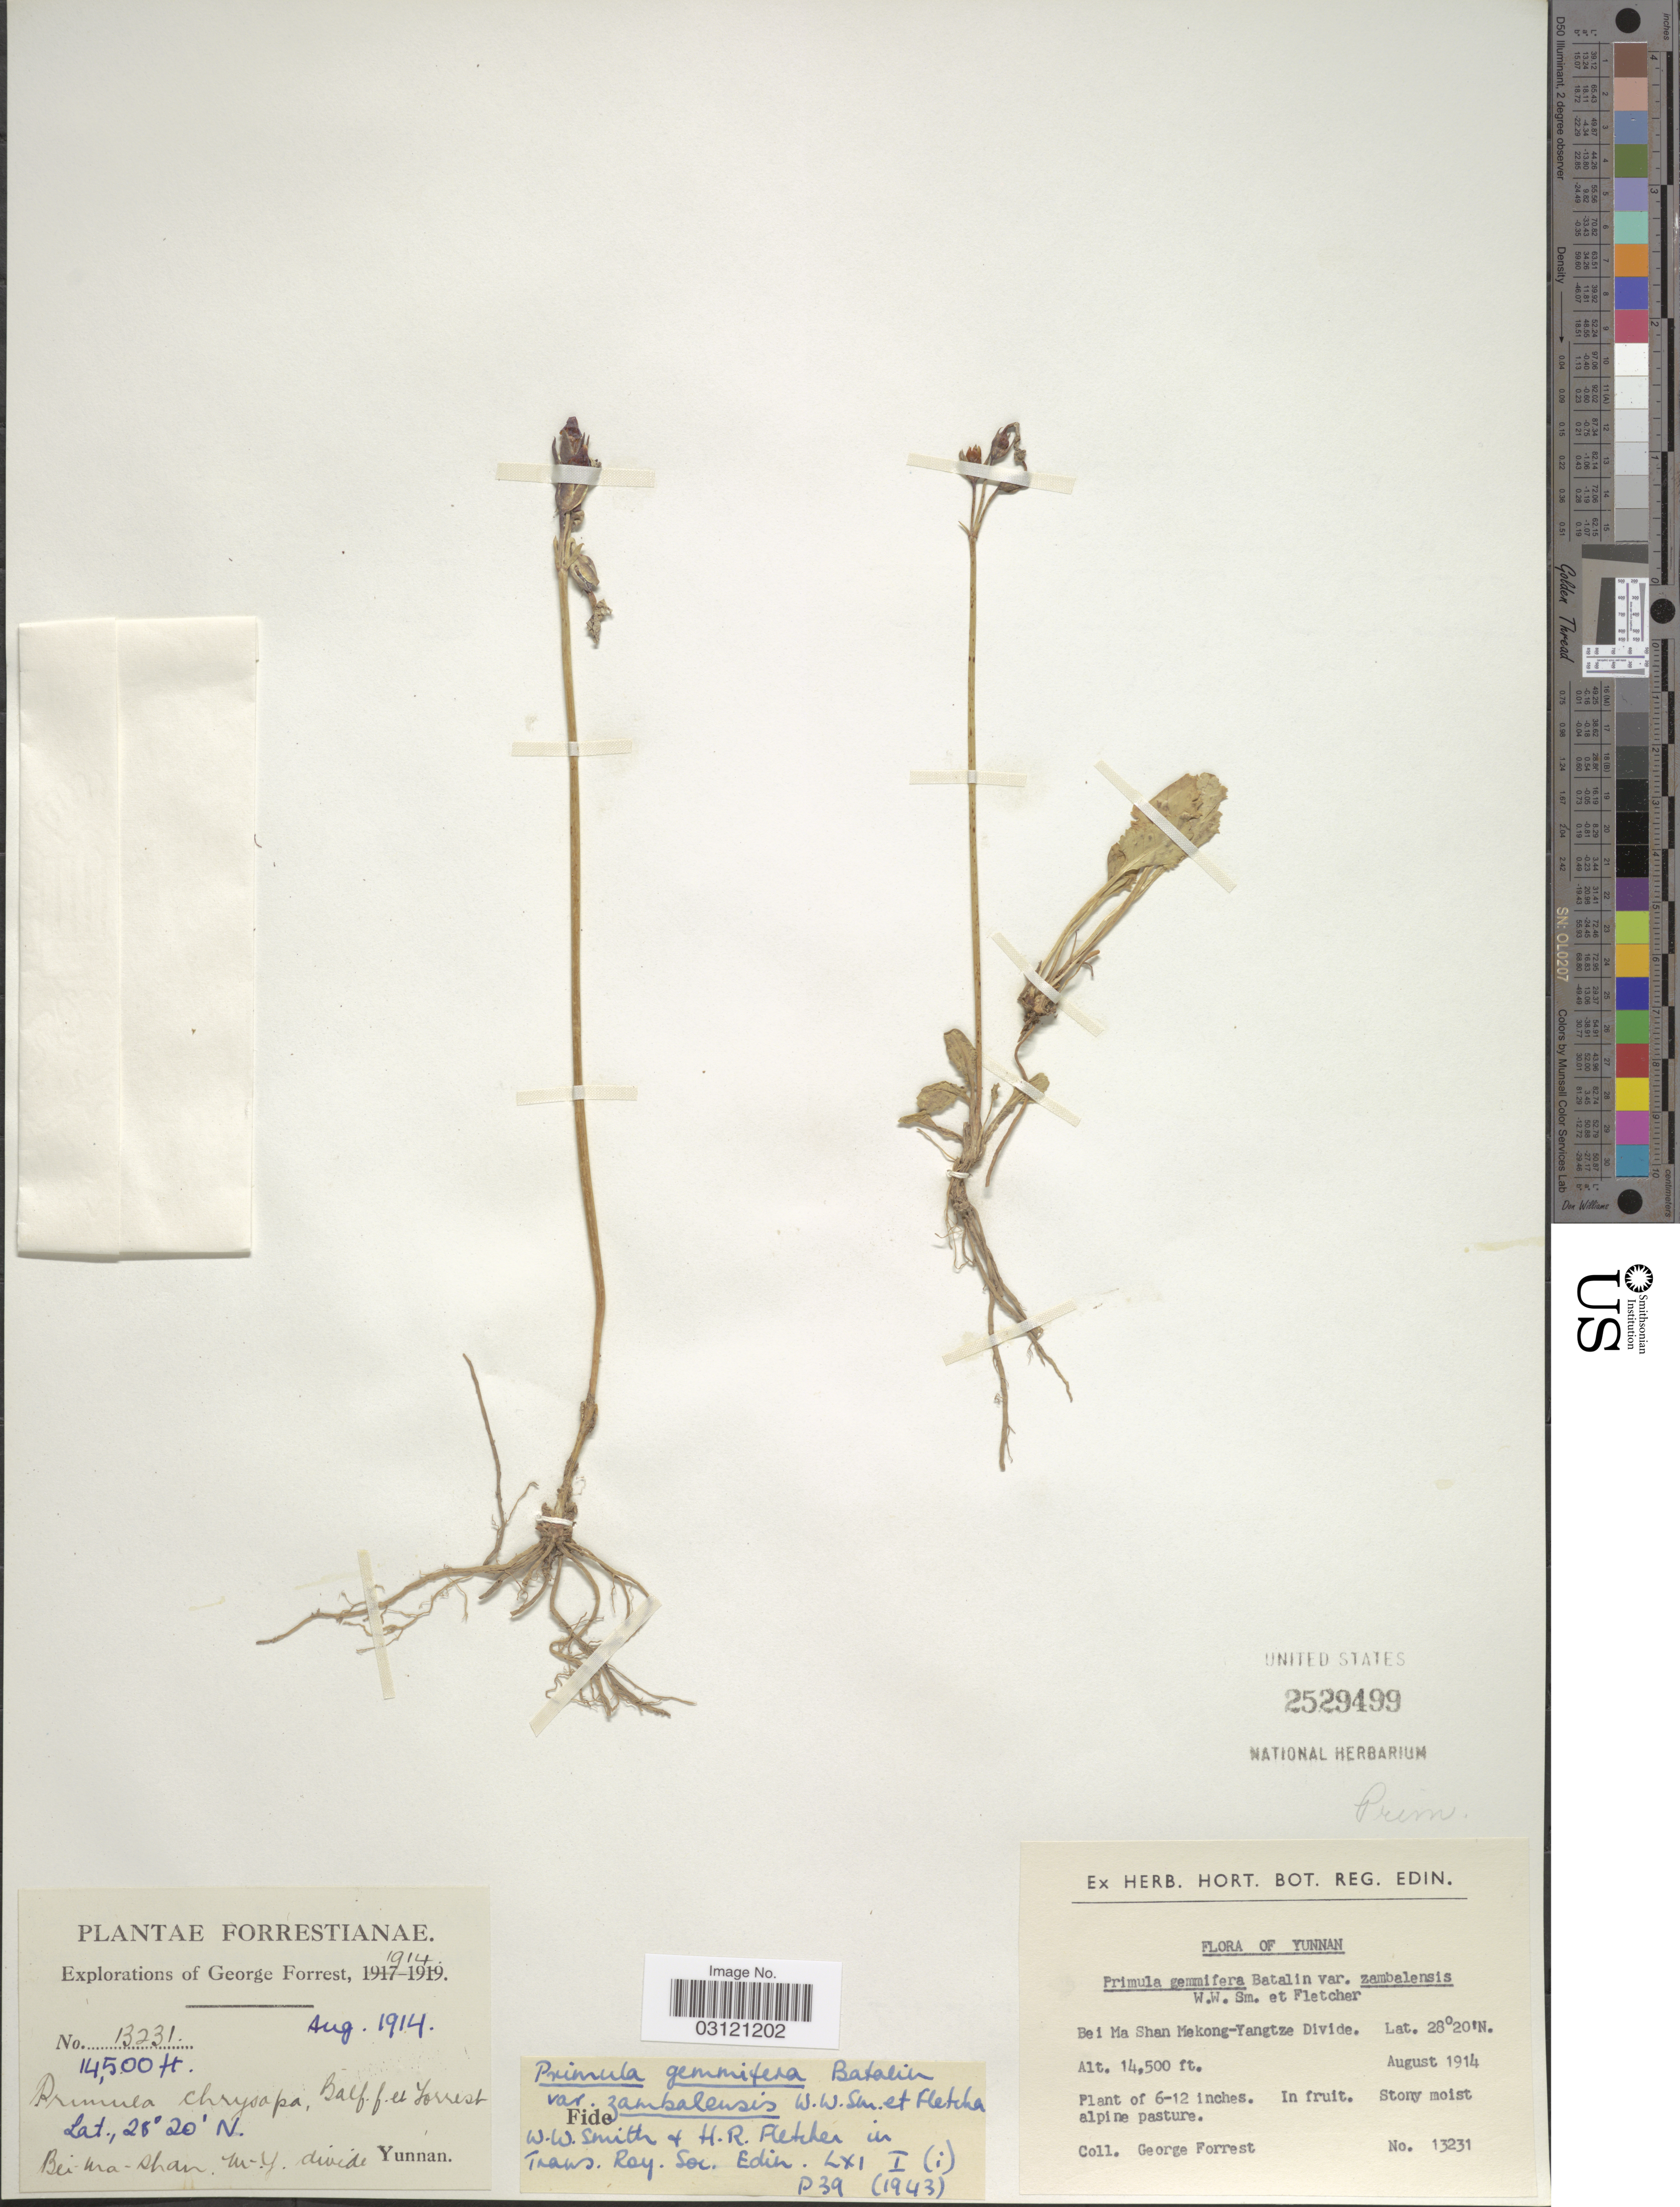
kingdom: Plantae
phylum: Tracheophyta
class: Magnoliopsida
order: Ericales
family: Primulaceae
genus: Primula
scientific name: Primula gemmifera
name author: Batalin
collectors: G. Forrest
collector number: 13231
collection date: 1914-08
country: China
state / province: Yunnan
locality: Bei Ma Shan Mekong-Yangtze Divide.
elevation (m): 4420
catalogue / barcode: US 2529499